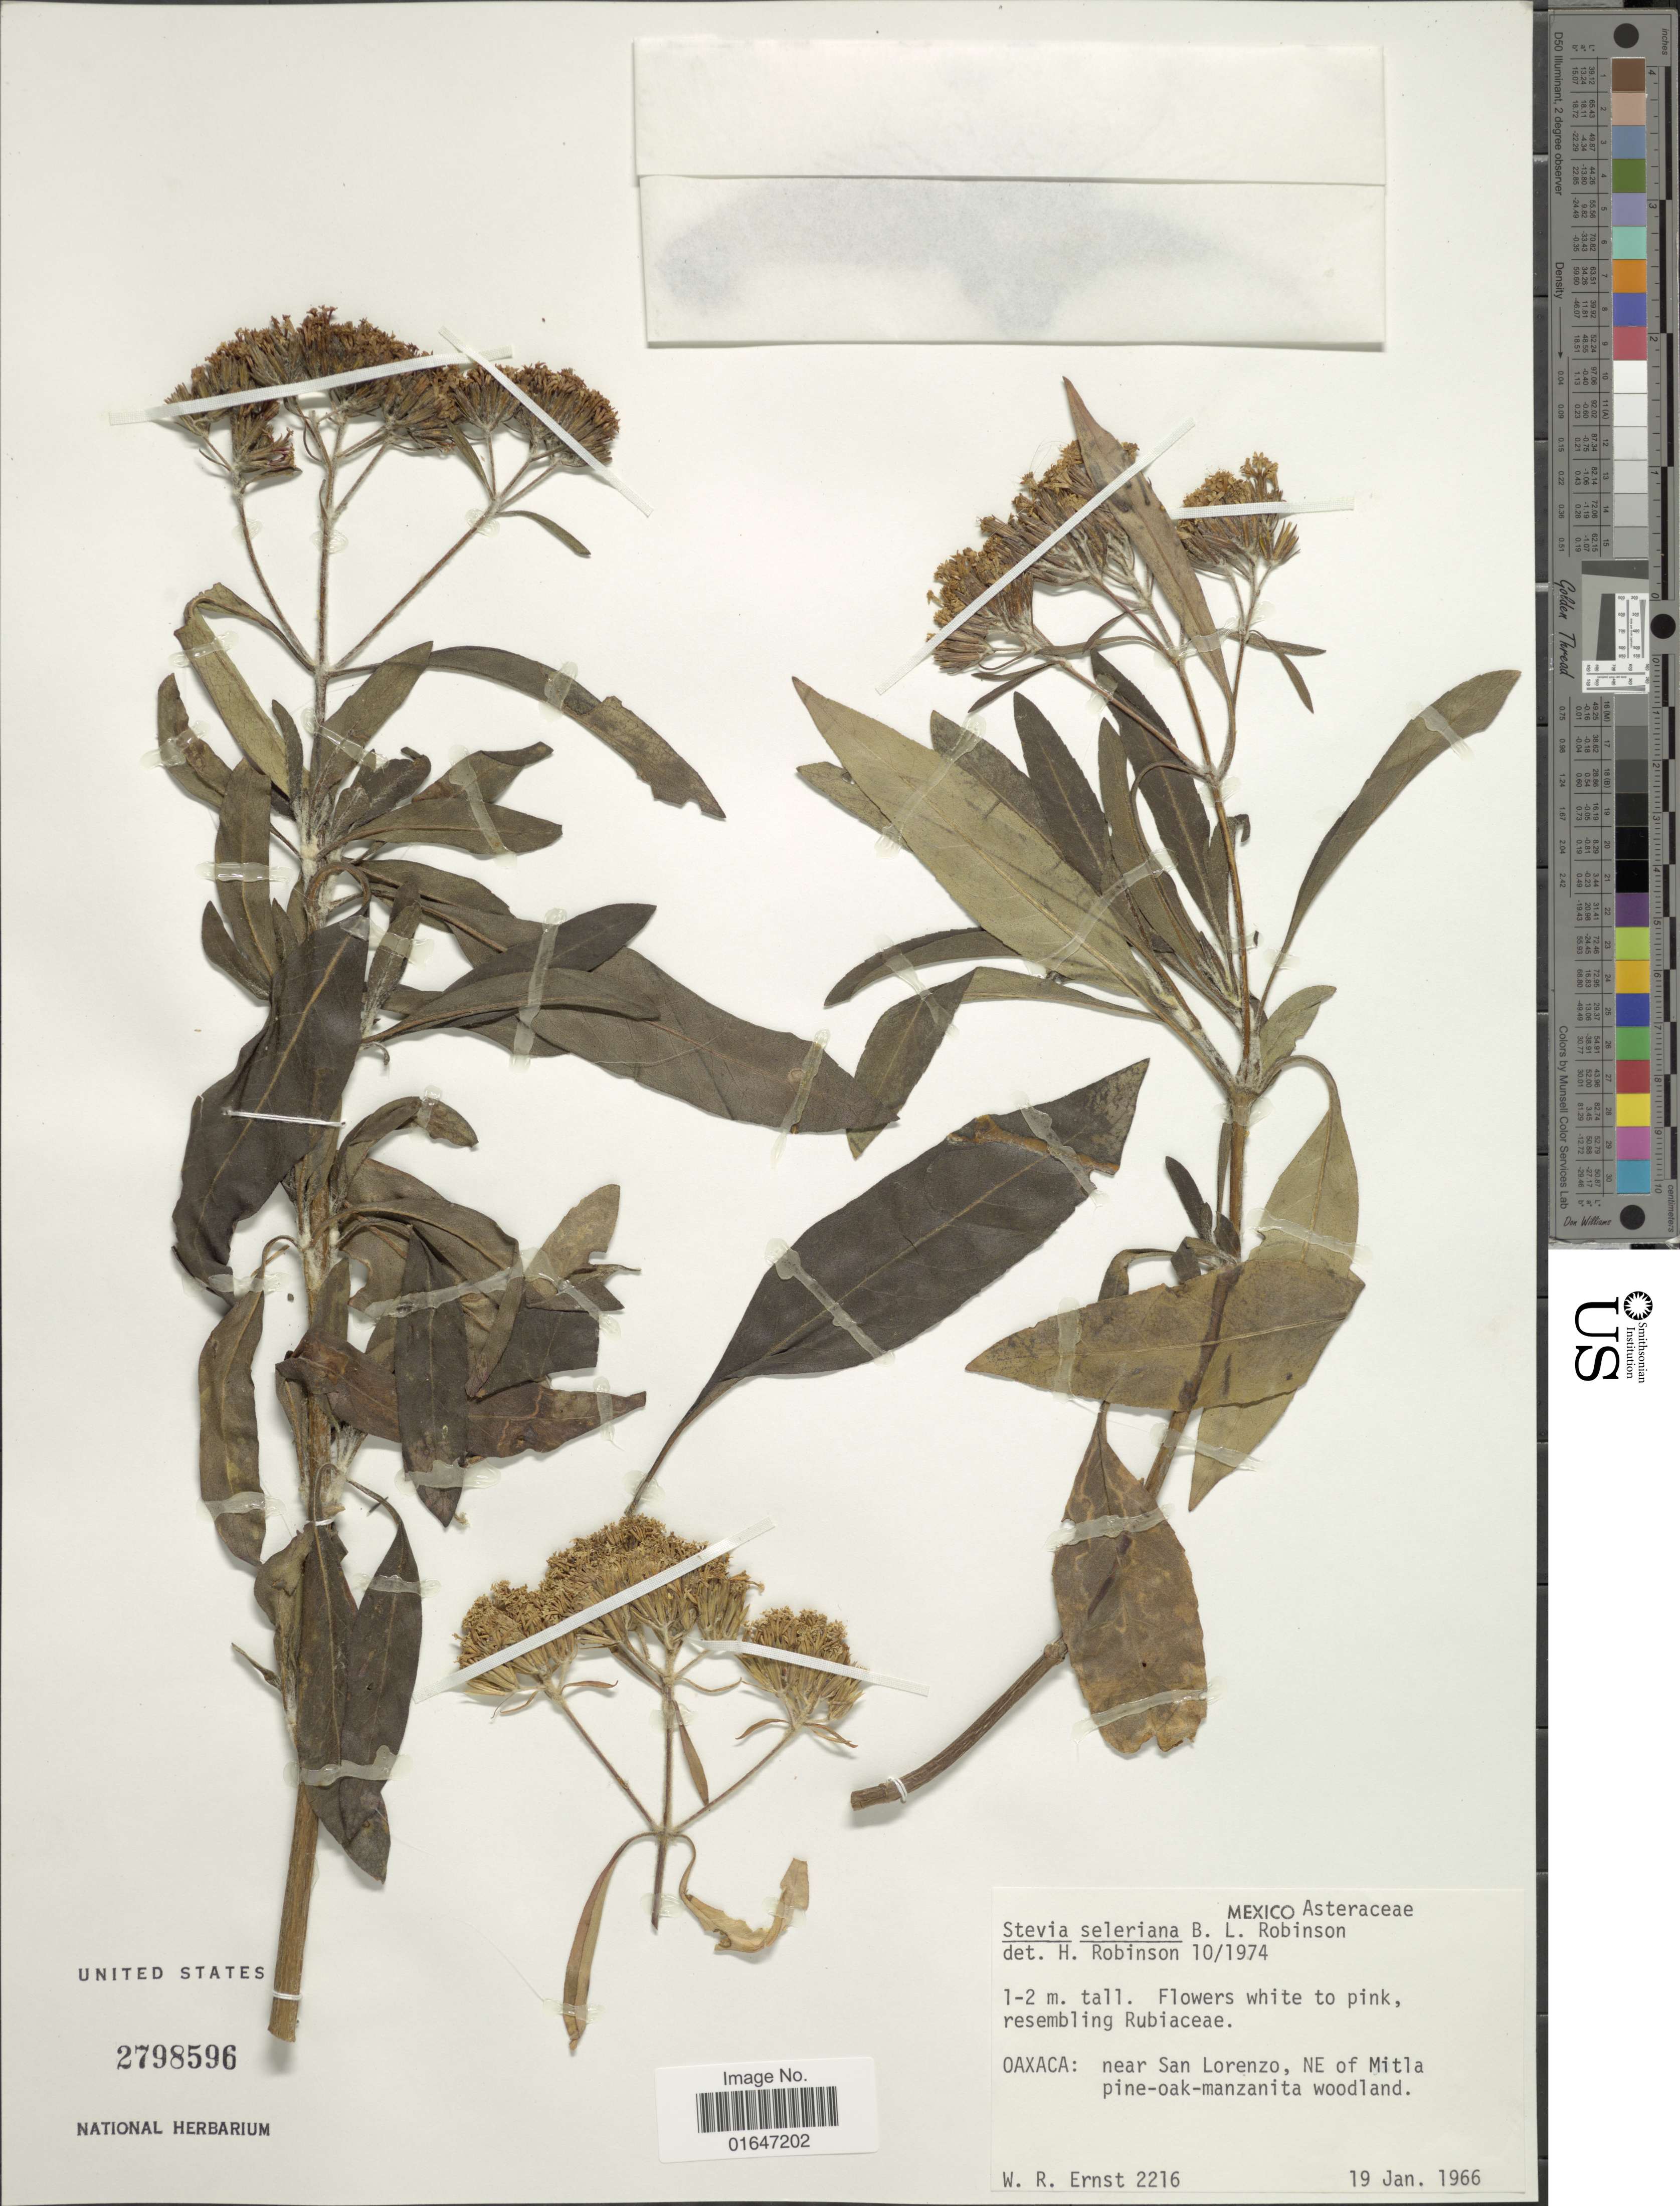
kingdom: Plantae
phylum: Tracheophyta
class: Magnoliopsida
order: Asterales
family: Asteraceae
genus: Stevia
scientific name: Stevia seleriana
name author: B.L. Rob.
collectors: W. R. Ernst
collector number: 2216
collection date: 1966-01-19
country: Mexico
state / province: Oaxaca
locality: Near San Lorenzo, NE of Mitla pine - oak manzanita woodland.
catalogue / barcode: US 2798596